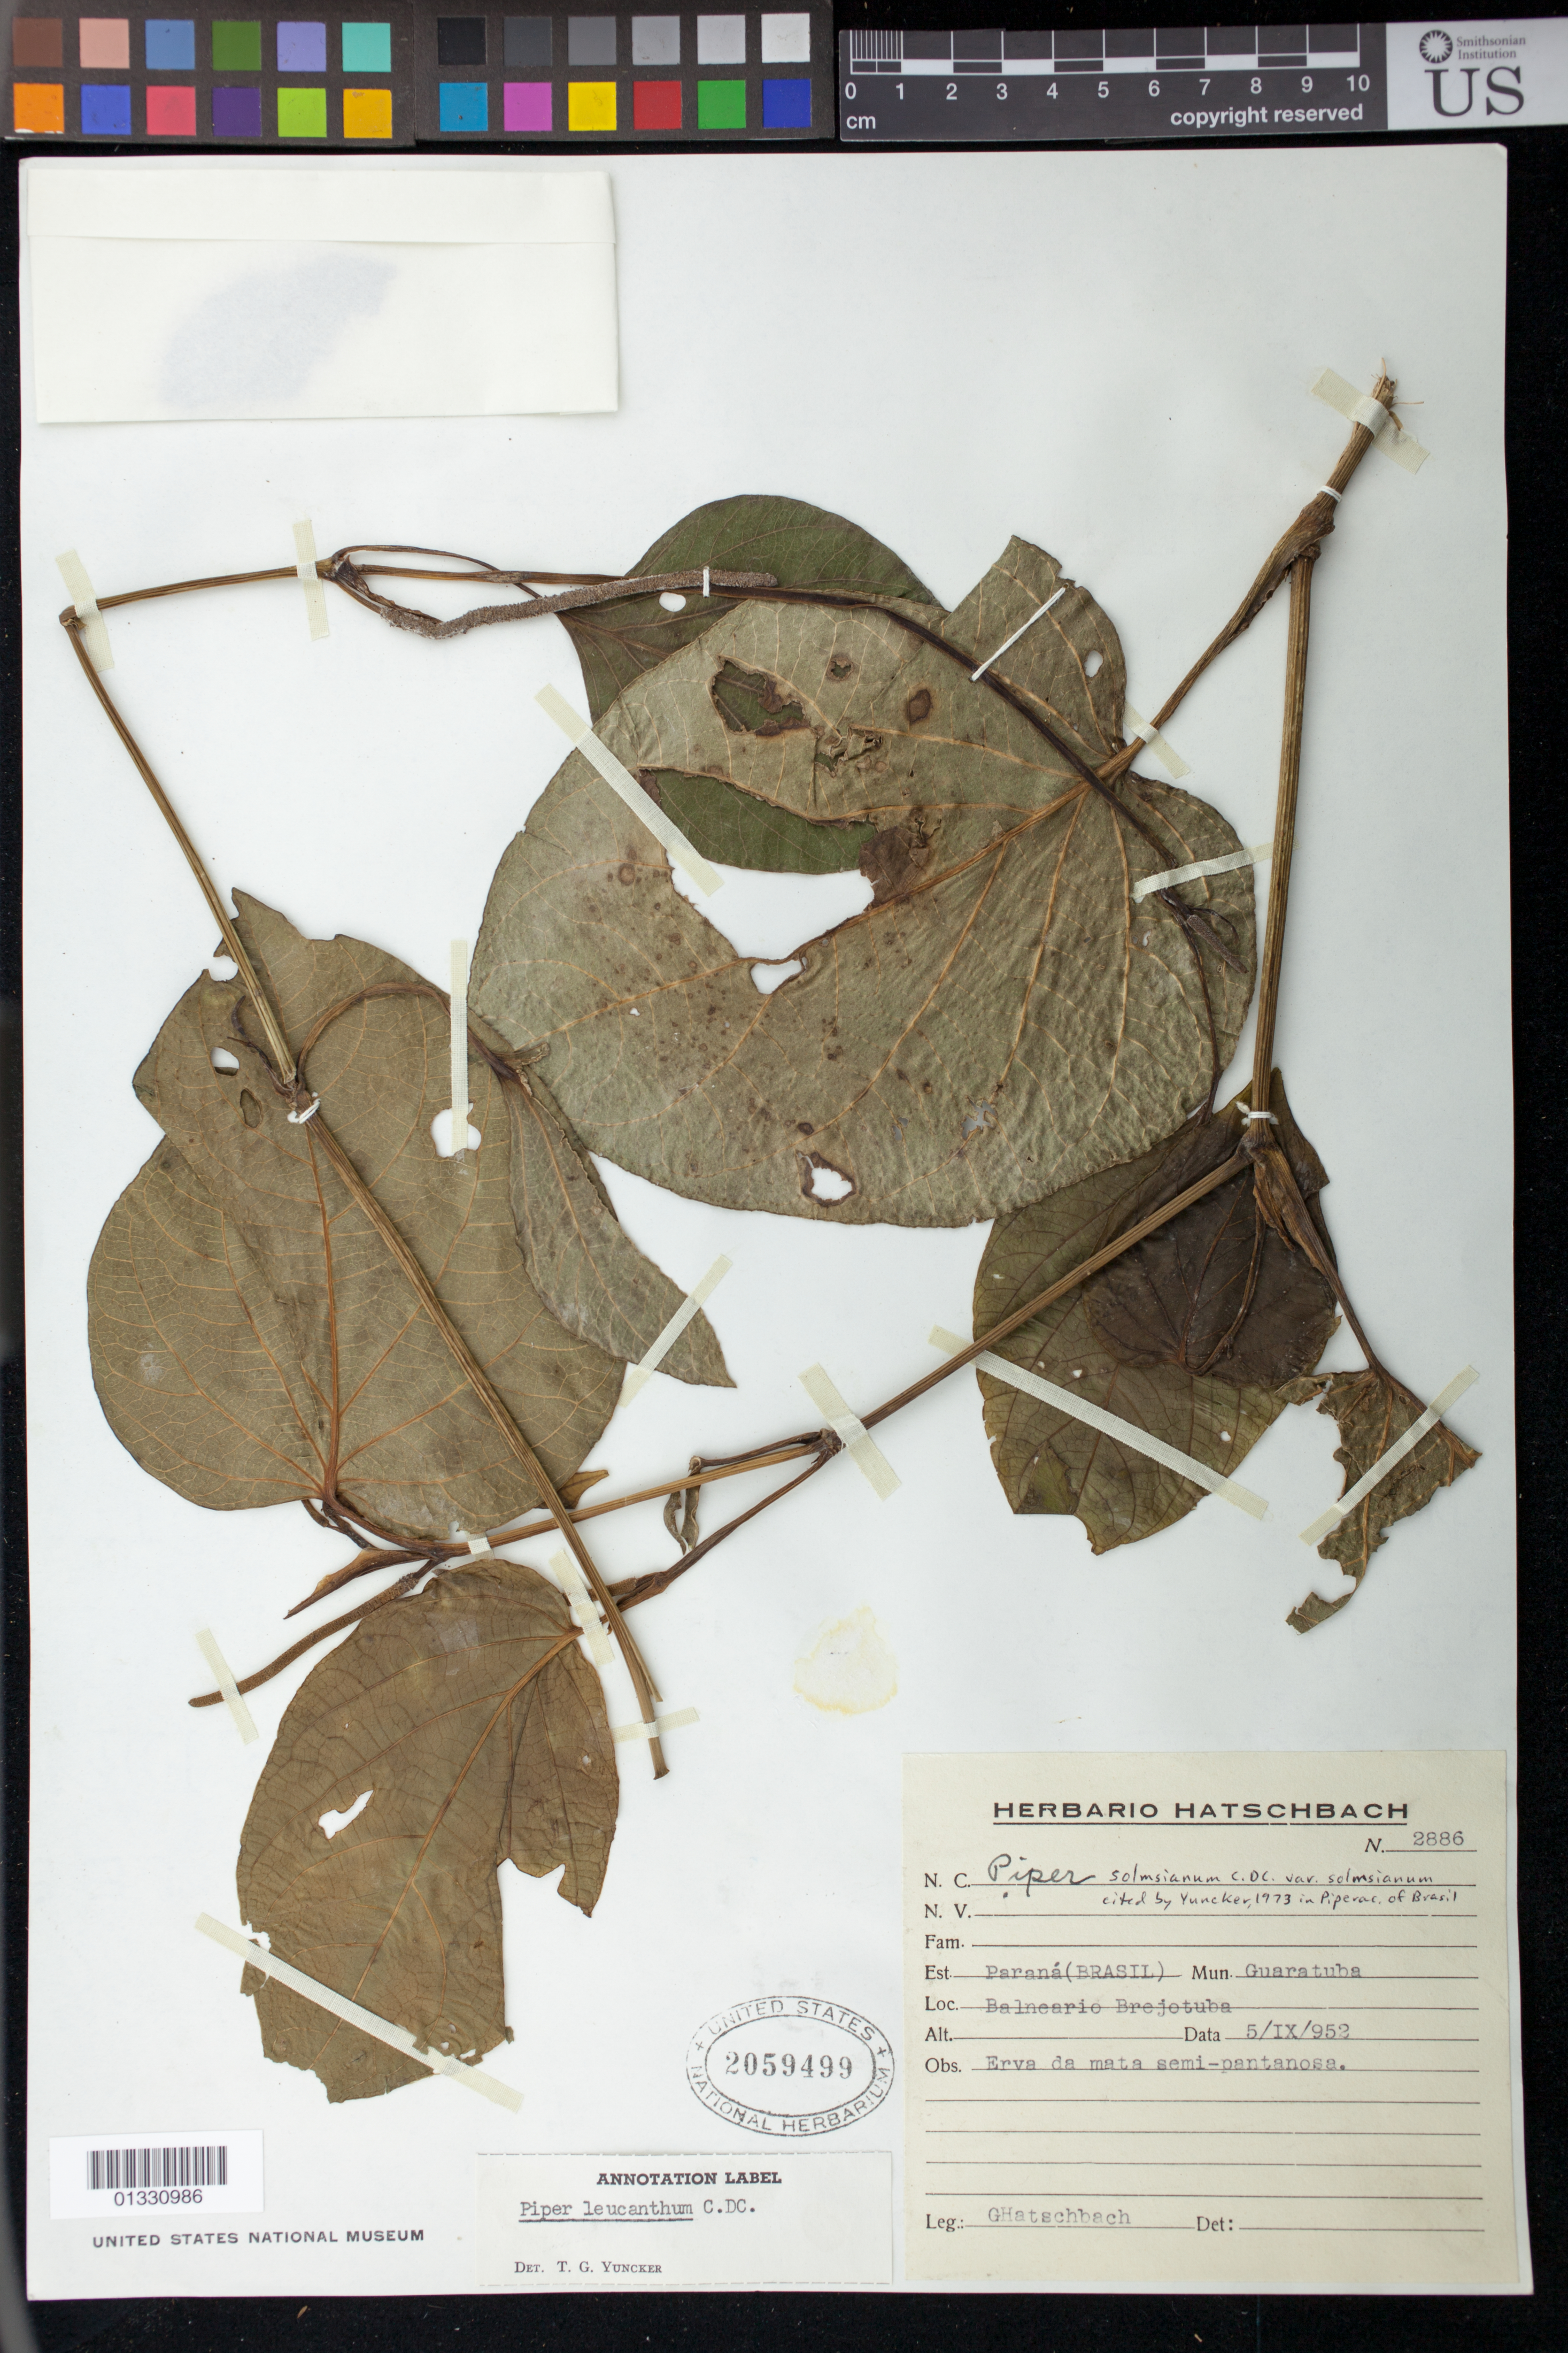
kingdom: Plantae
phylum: Tracheophyta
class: Magnoliopsida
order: Piperales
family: Piperaceae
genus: Piper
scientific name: Piper solmsianum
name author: C. DC.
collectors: G. Hatschbach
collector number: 2886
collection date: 1952-09-05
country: Brazil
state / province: Paraná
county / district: Guaratuba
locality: Balneário Brejotuba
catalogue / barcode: US 2059499